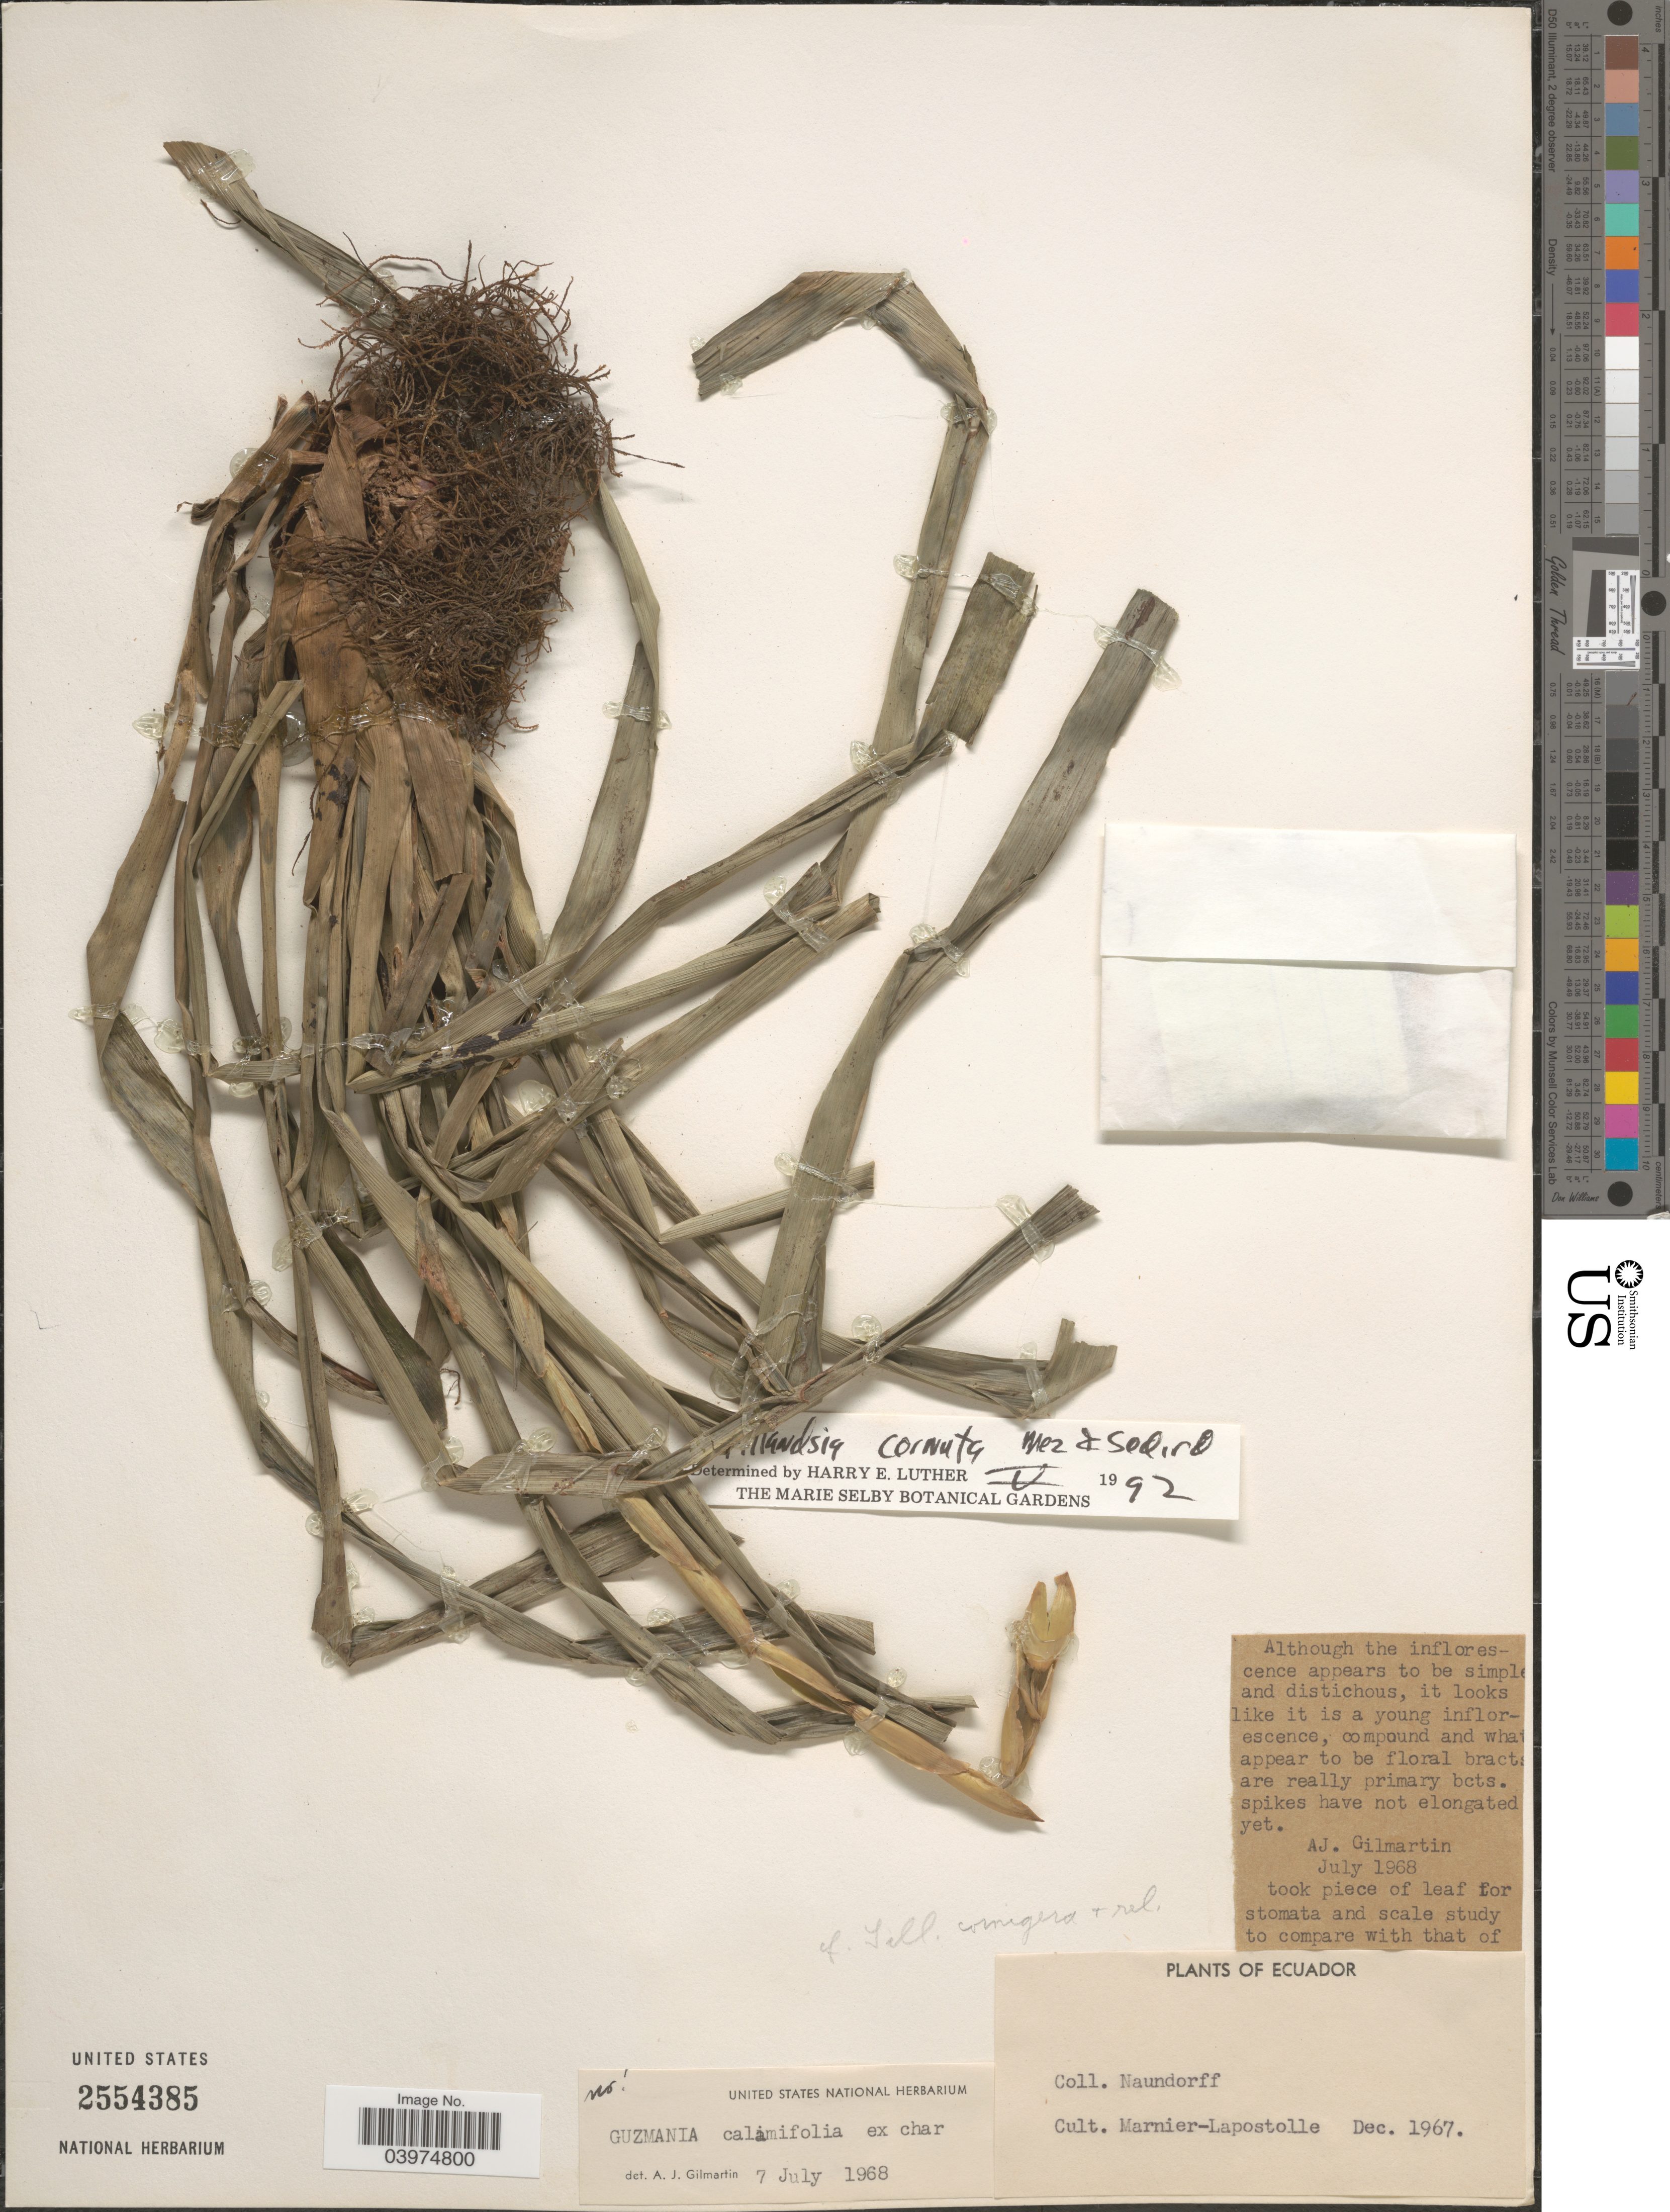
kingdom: Plantae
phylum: Tracheophyta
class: Liliopsida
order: Poales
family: Bromeliaceae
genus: Tillandsia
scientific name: Tillandsia cornuta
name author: Mez & Sodiro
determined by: Luther, Harry E.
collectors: -. Naundorff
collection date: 1967-12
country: Ecuador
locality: Cult. Marnier-Lapostolle.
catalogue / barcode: US 2554385